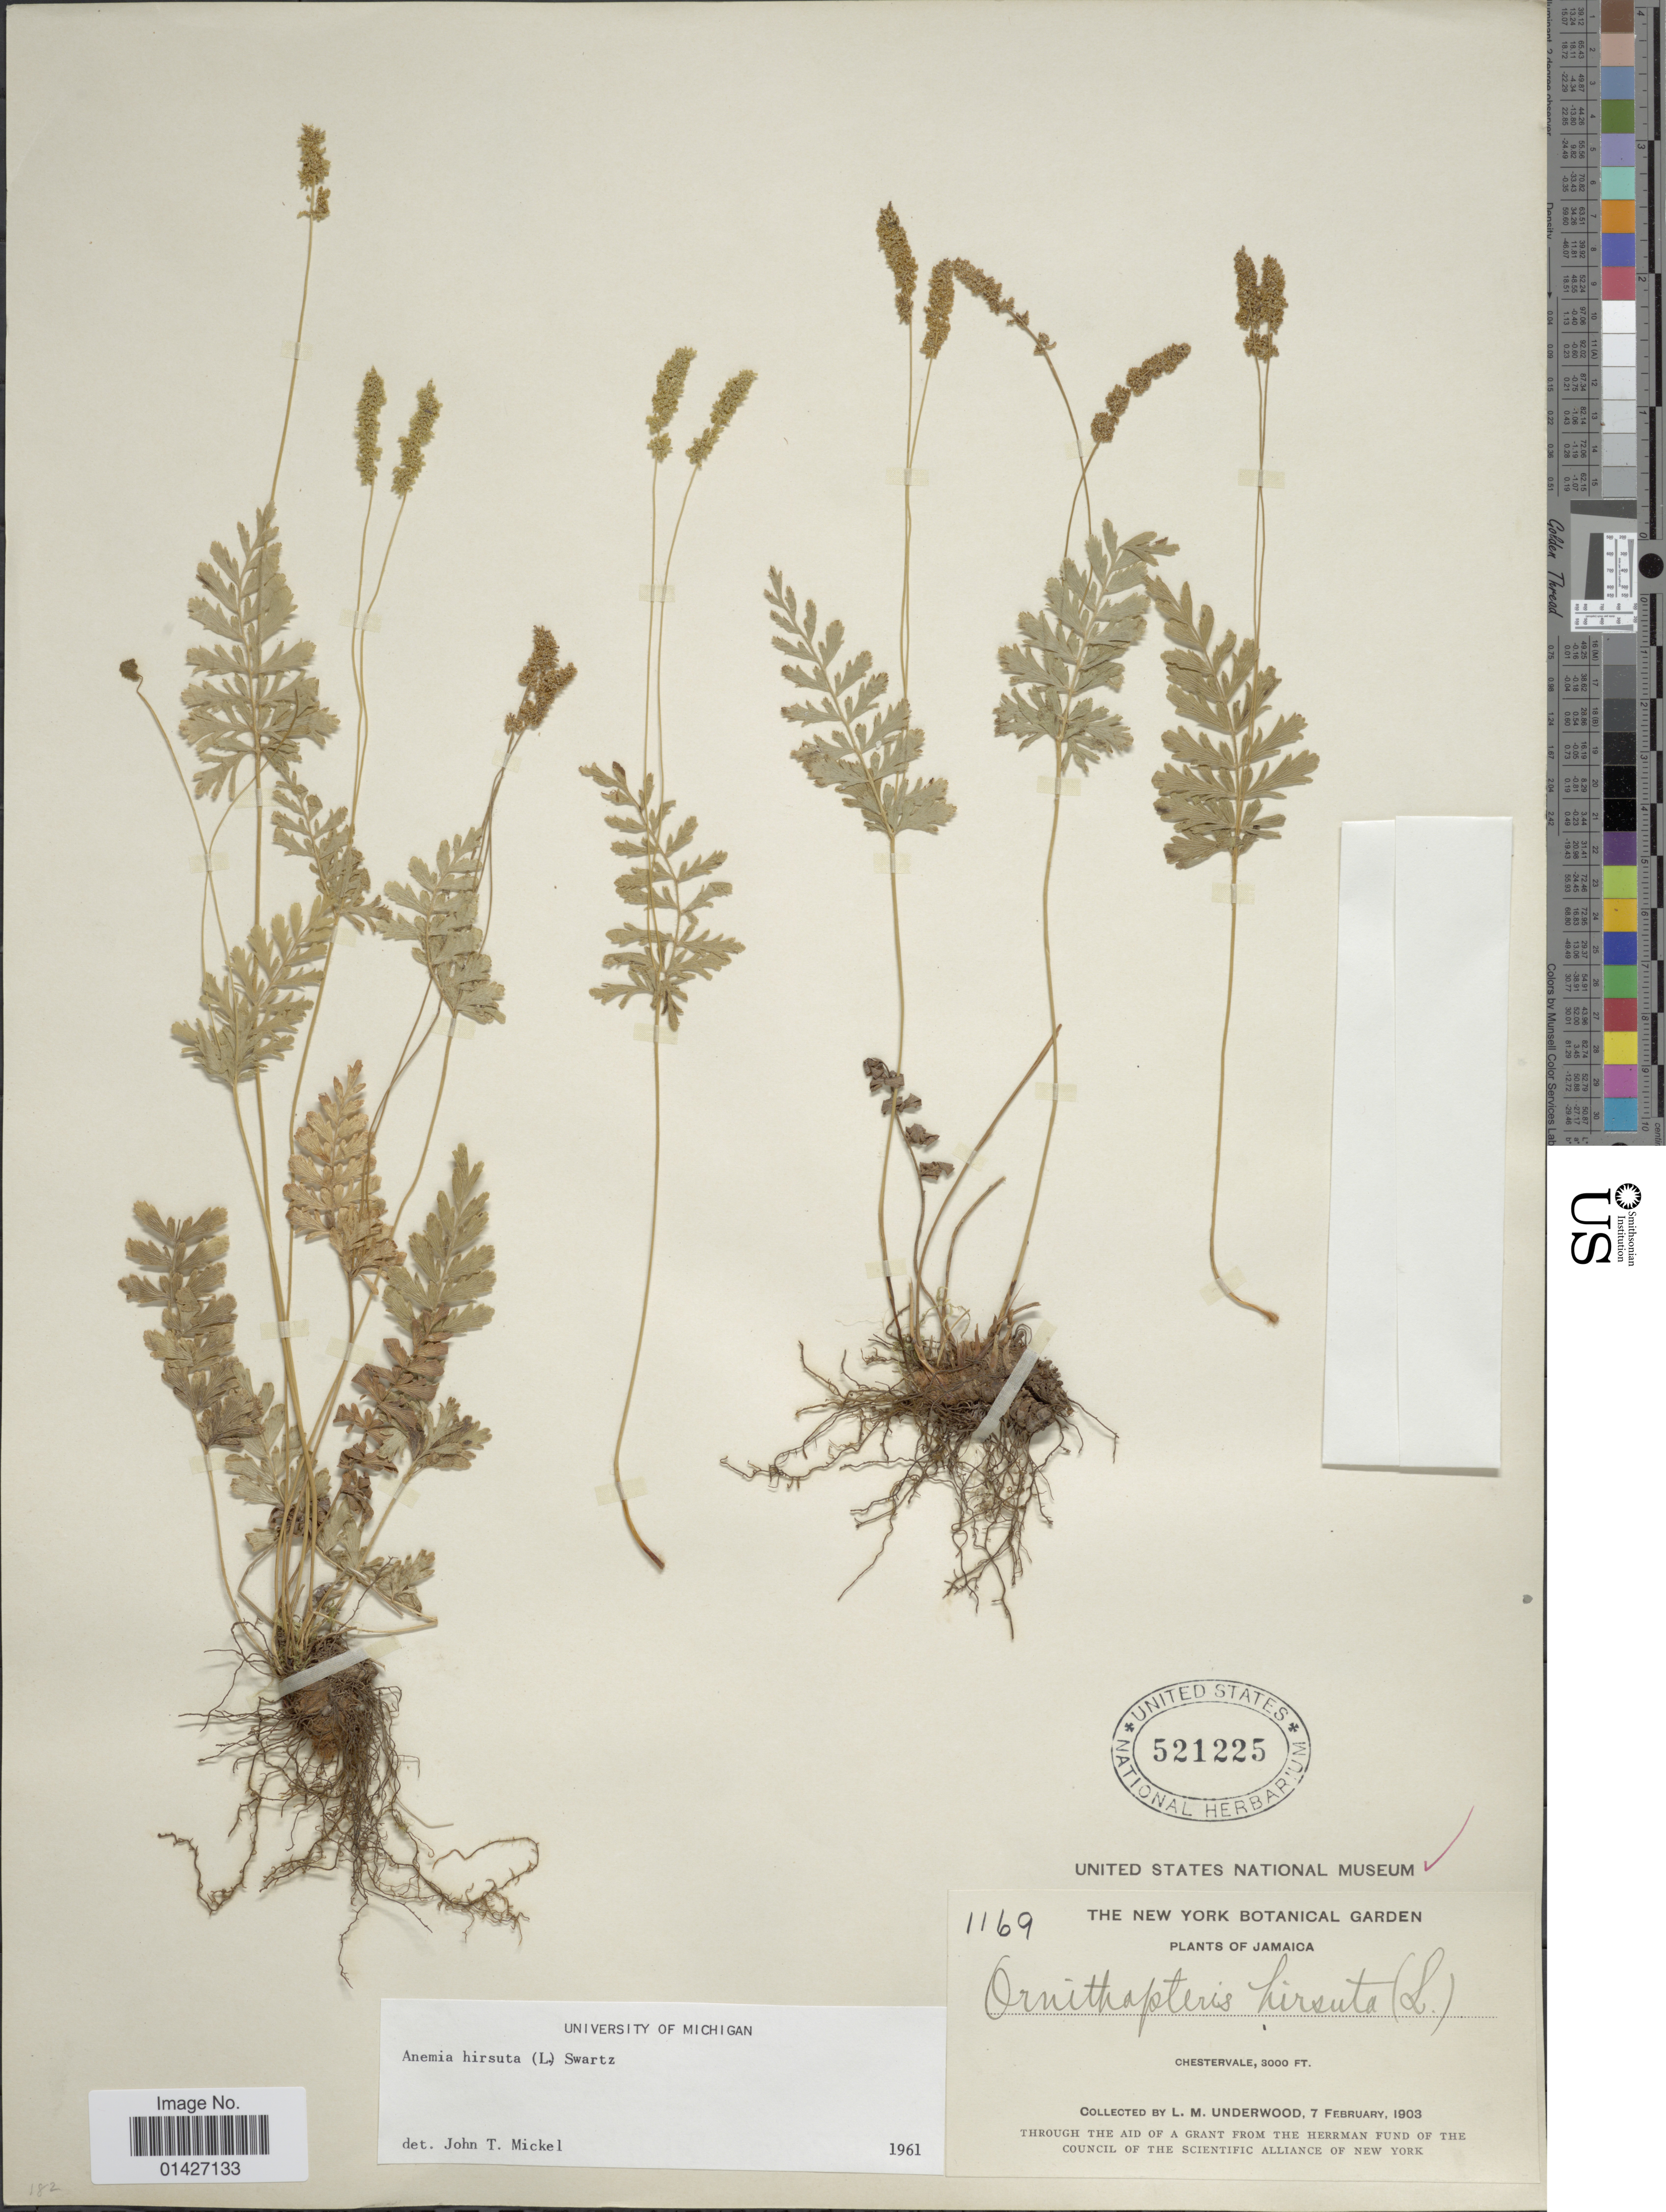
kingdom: Plantae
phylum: Tracheophyta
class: Polypodiopsida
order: Schizaeales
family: Anemiaceae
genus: Anemia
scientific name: Anemia hirsuta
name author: (L.) Sw.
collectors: L. M. Underwood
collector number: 1169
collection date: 1903-02-07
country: Jamaica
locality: Chestervale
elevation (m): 914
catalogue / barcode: US 521225